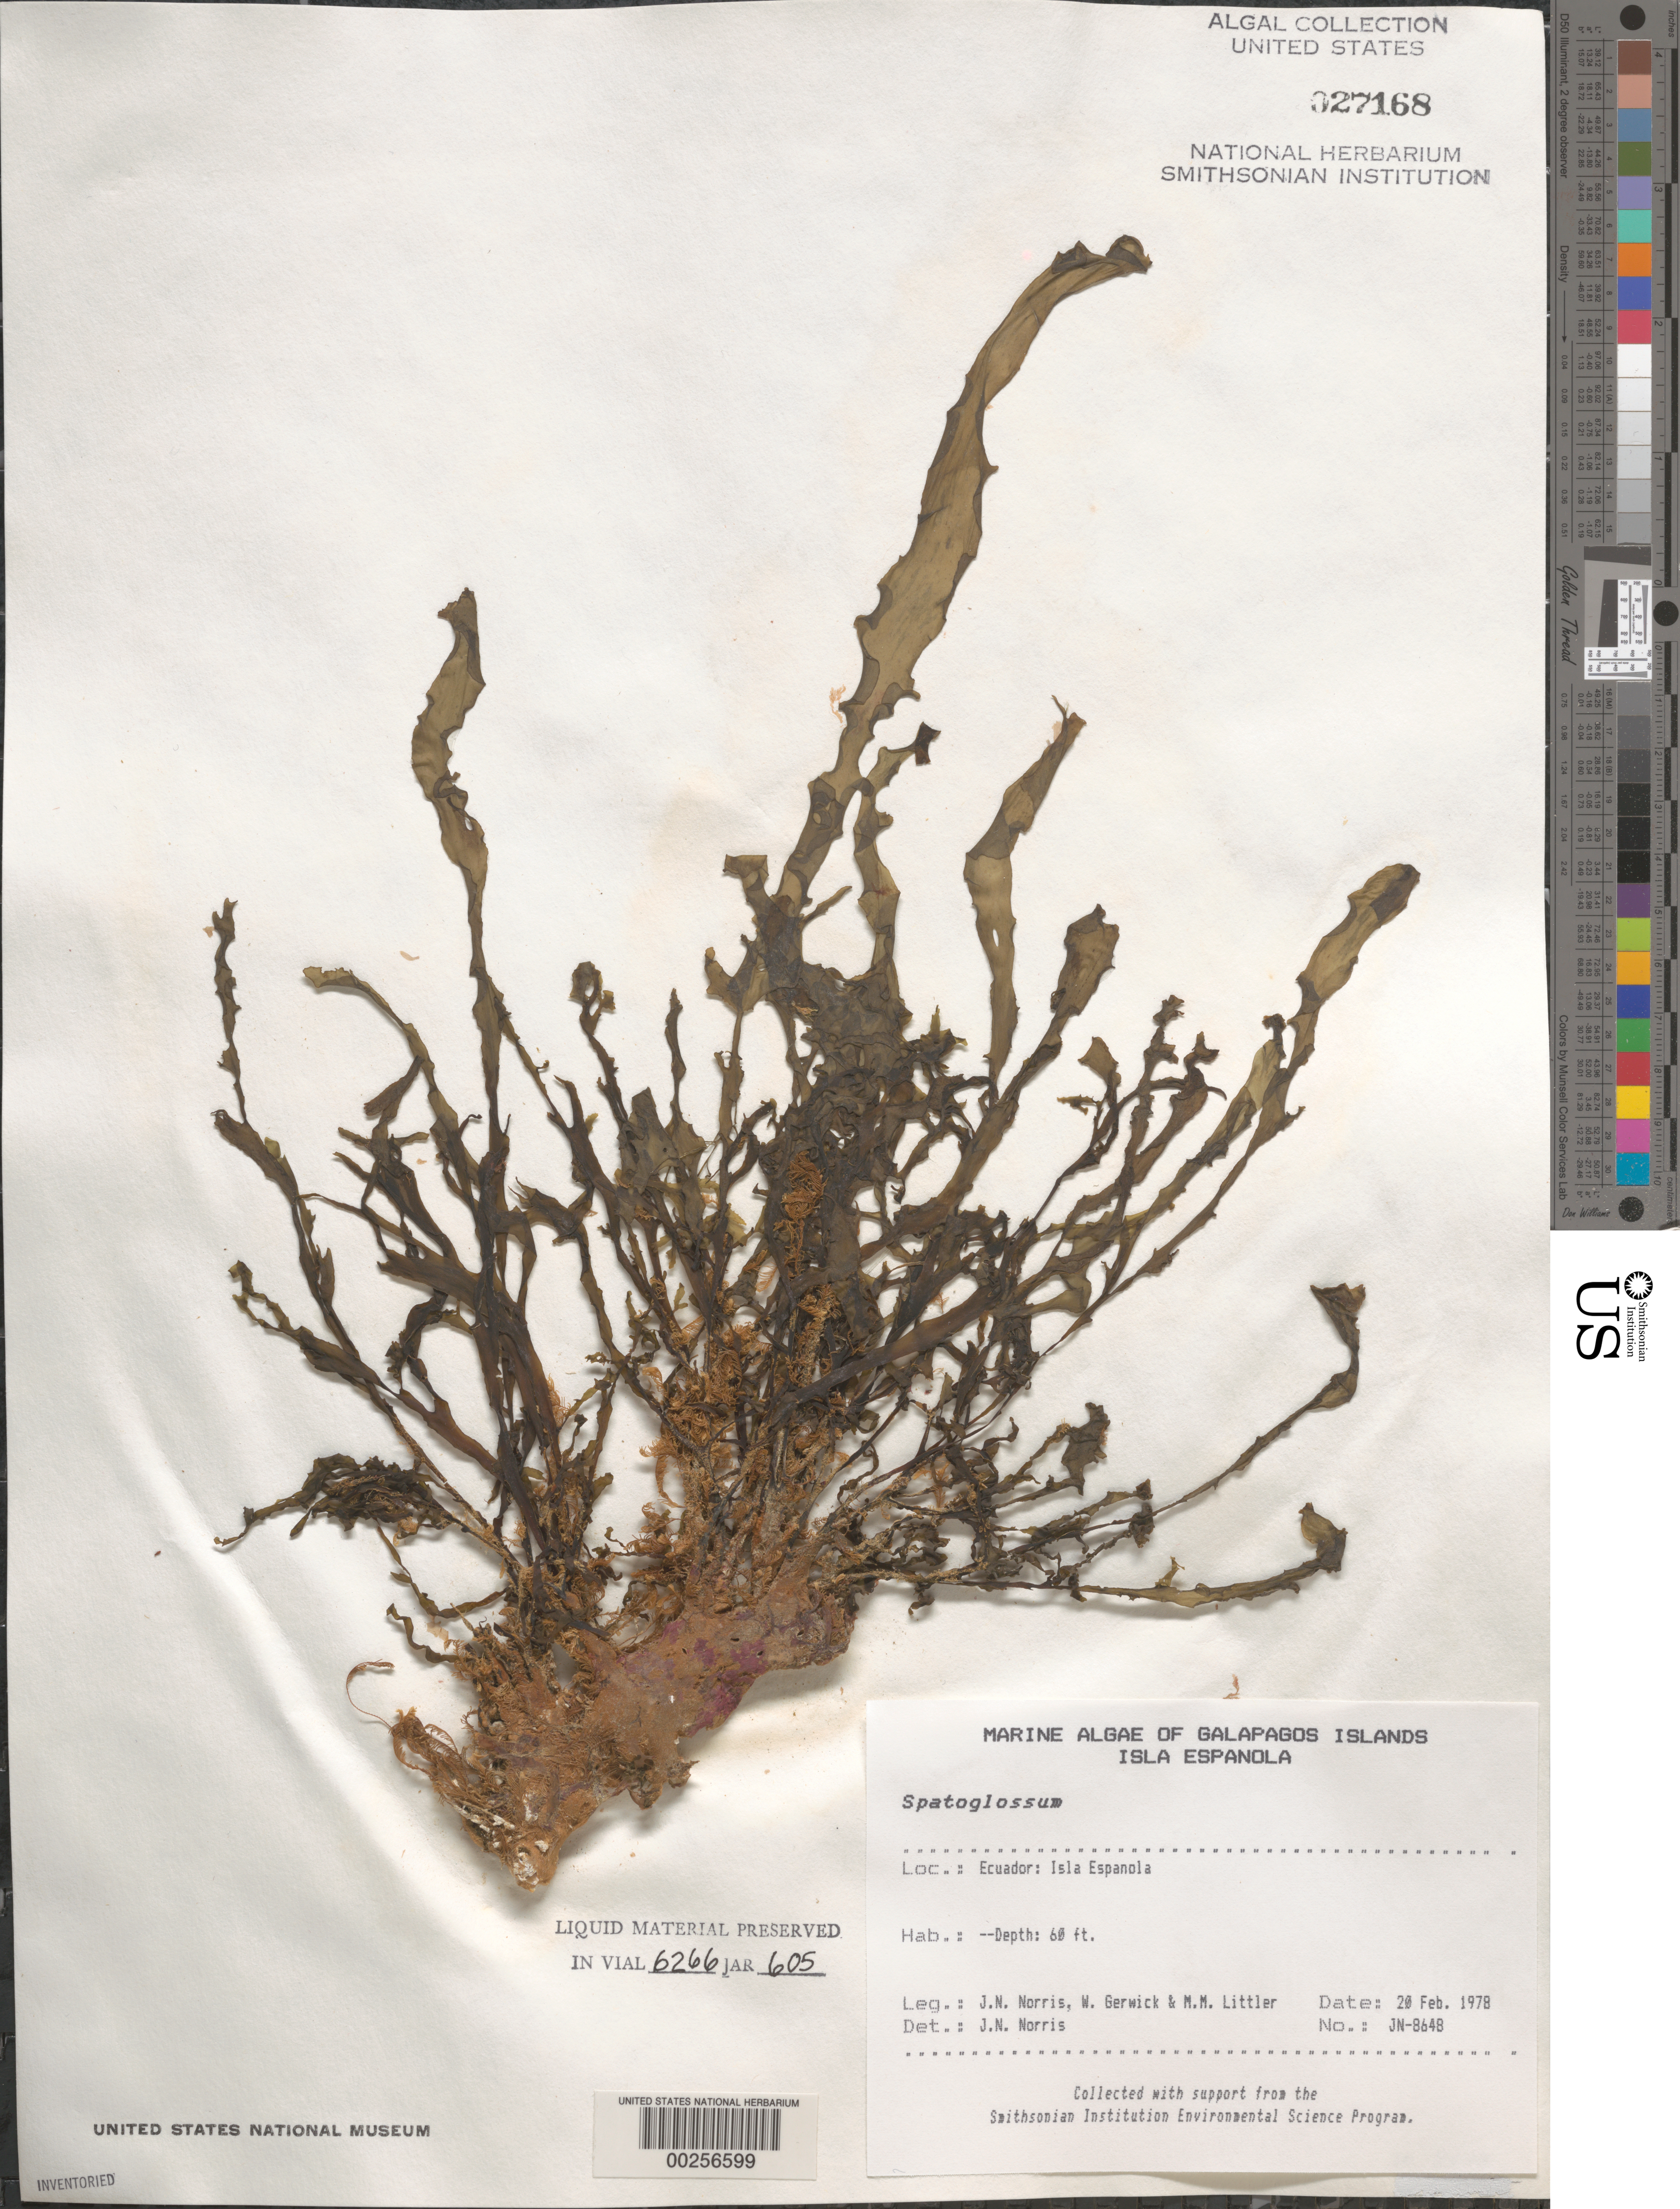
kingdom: Chromista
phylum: Ochrophyta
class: Phaeophyceae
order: Dictyotales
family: Dictyotaceae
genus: Spatoglossum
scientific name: Spatoglossum sp.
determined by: Norris, James N.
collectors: J. N. Norris, W. Gerwick & M. M. Littler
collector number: JN-8648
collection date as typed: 20 Feb 1978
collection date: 1978-02-20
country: Ecuador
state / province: Colón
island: Española [Hood]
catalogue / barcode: US 27168